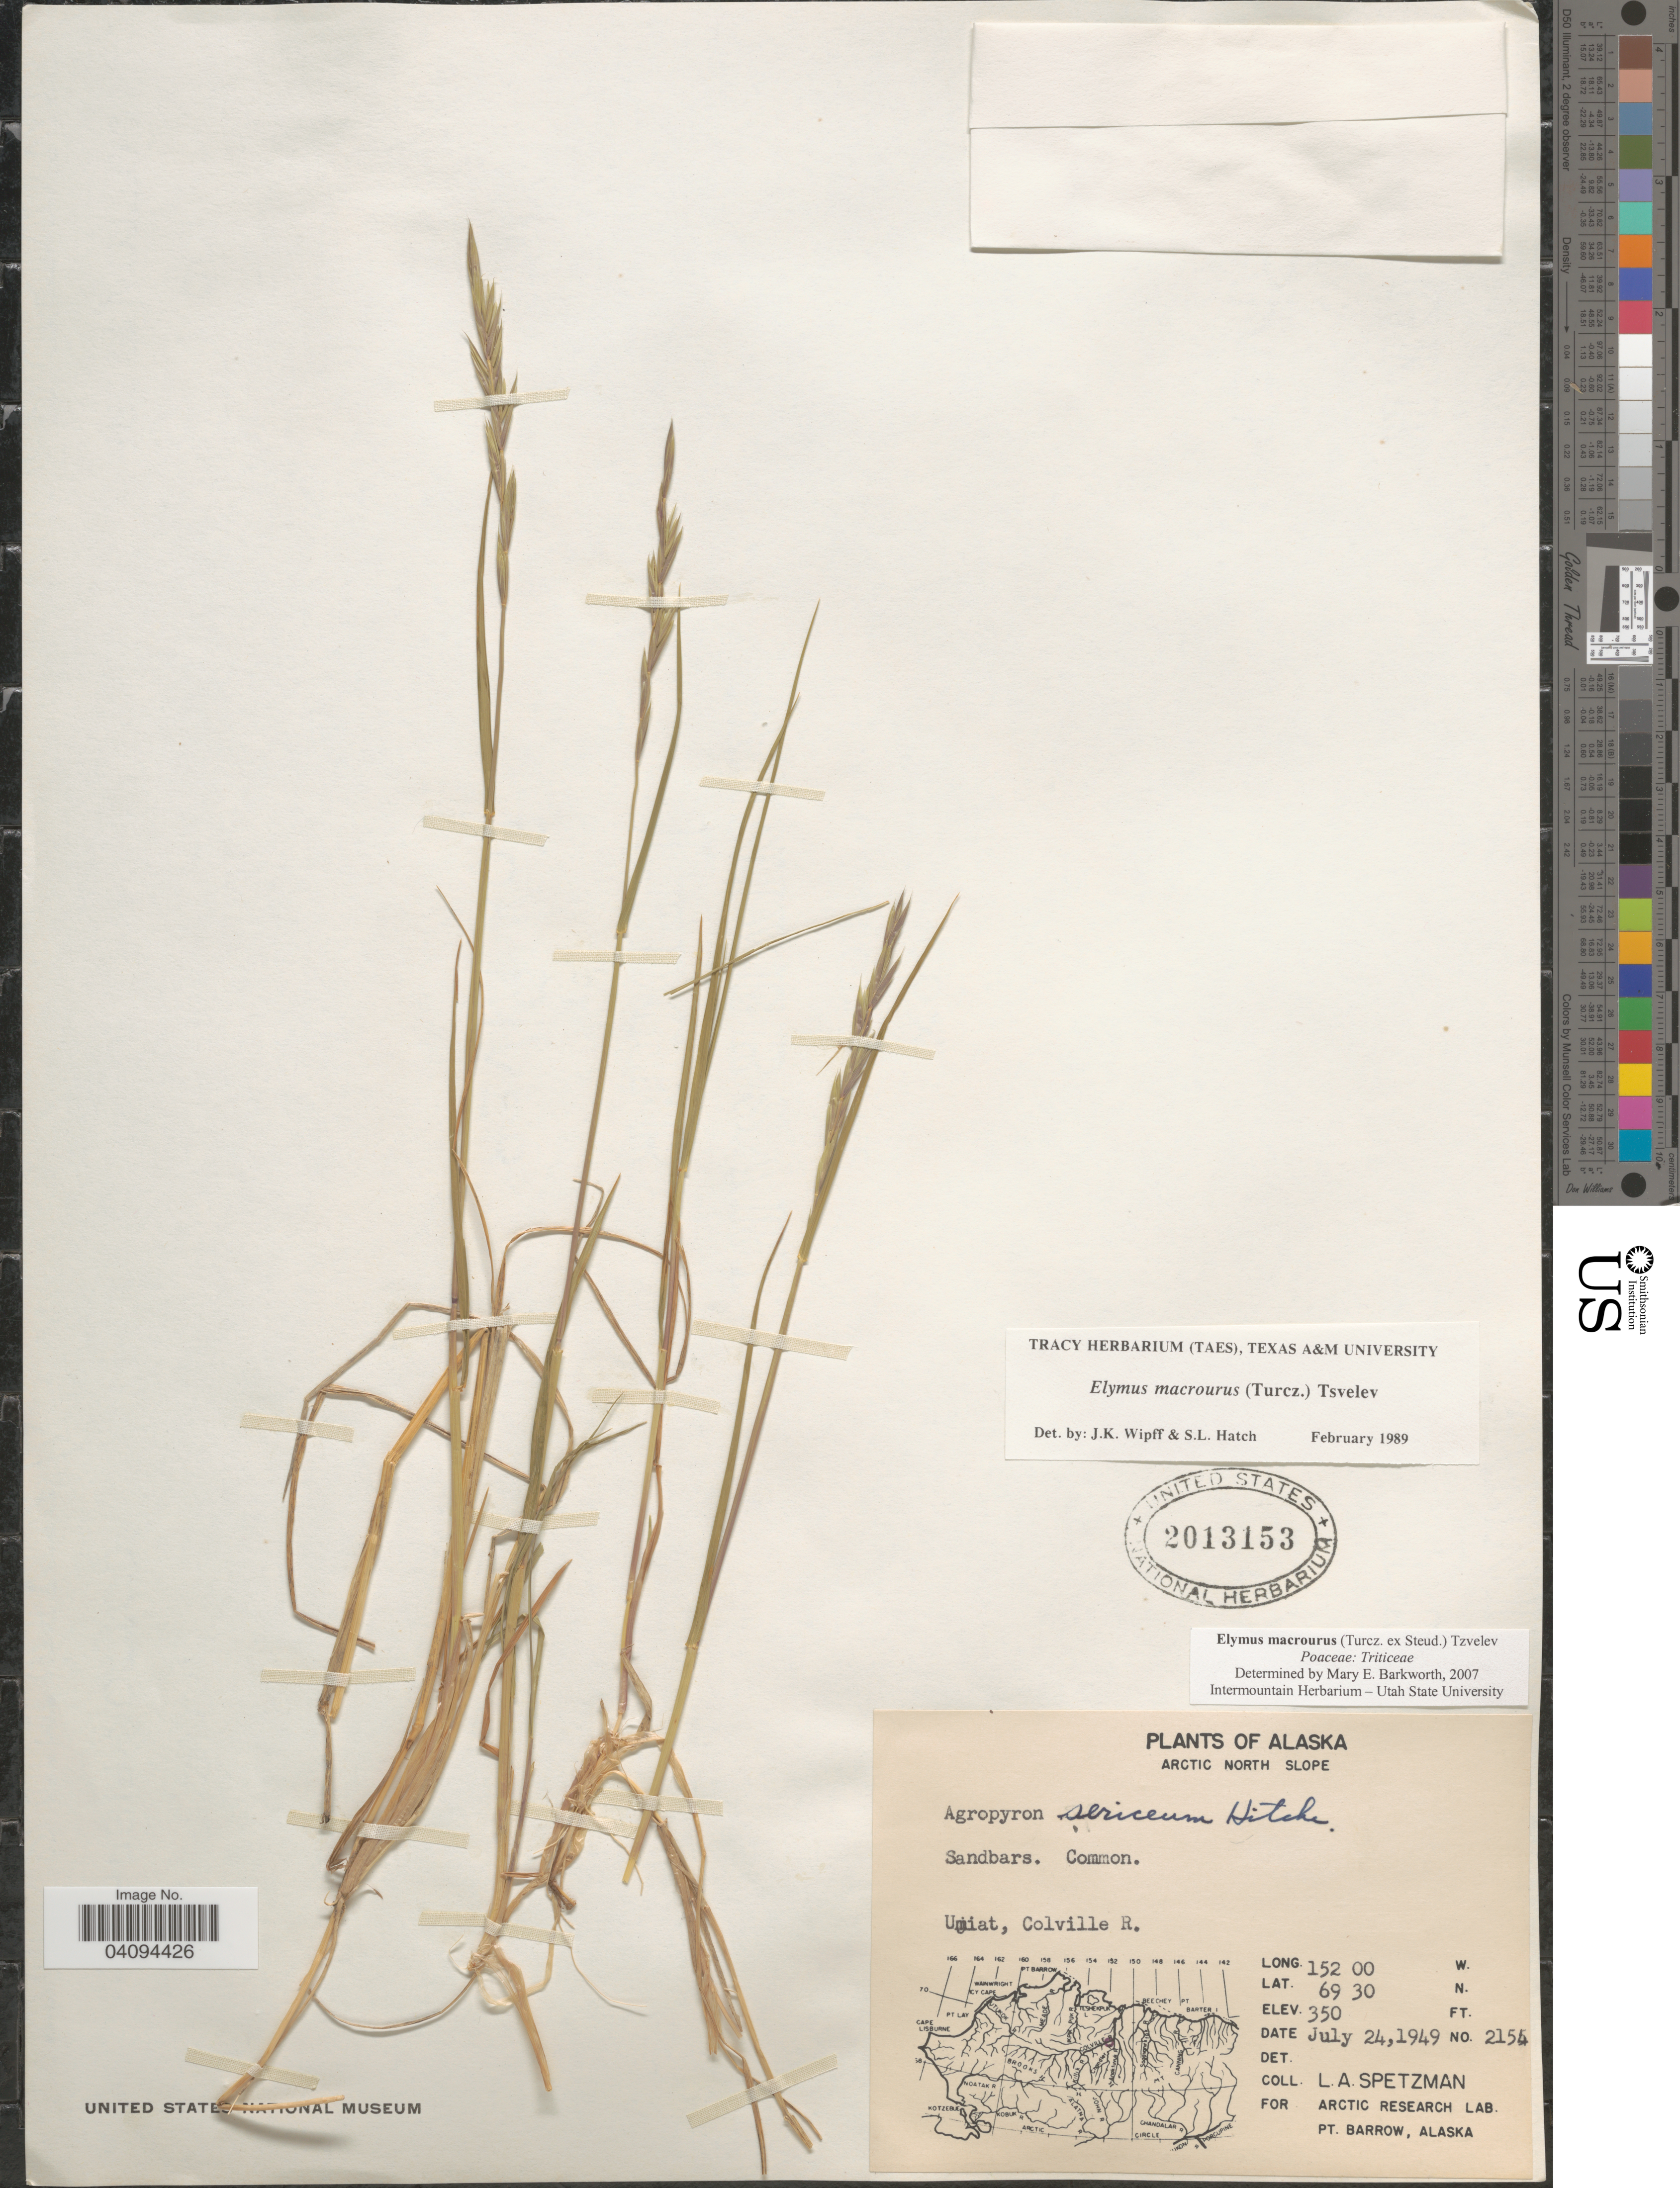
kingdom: Plantae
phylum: Tracheophyta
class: Liliopsida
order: Poales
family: Poaceae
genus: Elymus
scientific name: Elymus macrourus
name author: (Turcz. ex Steud.) Tzvelev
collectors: L. Spetzman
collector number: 2154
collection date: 1949-07-24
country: United States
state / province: Alaska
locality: Arctic North Slope. Umiat, Colville R.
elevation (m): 107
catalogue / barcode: US 2013153